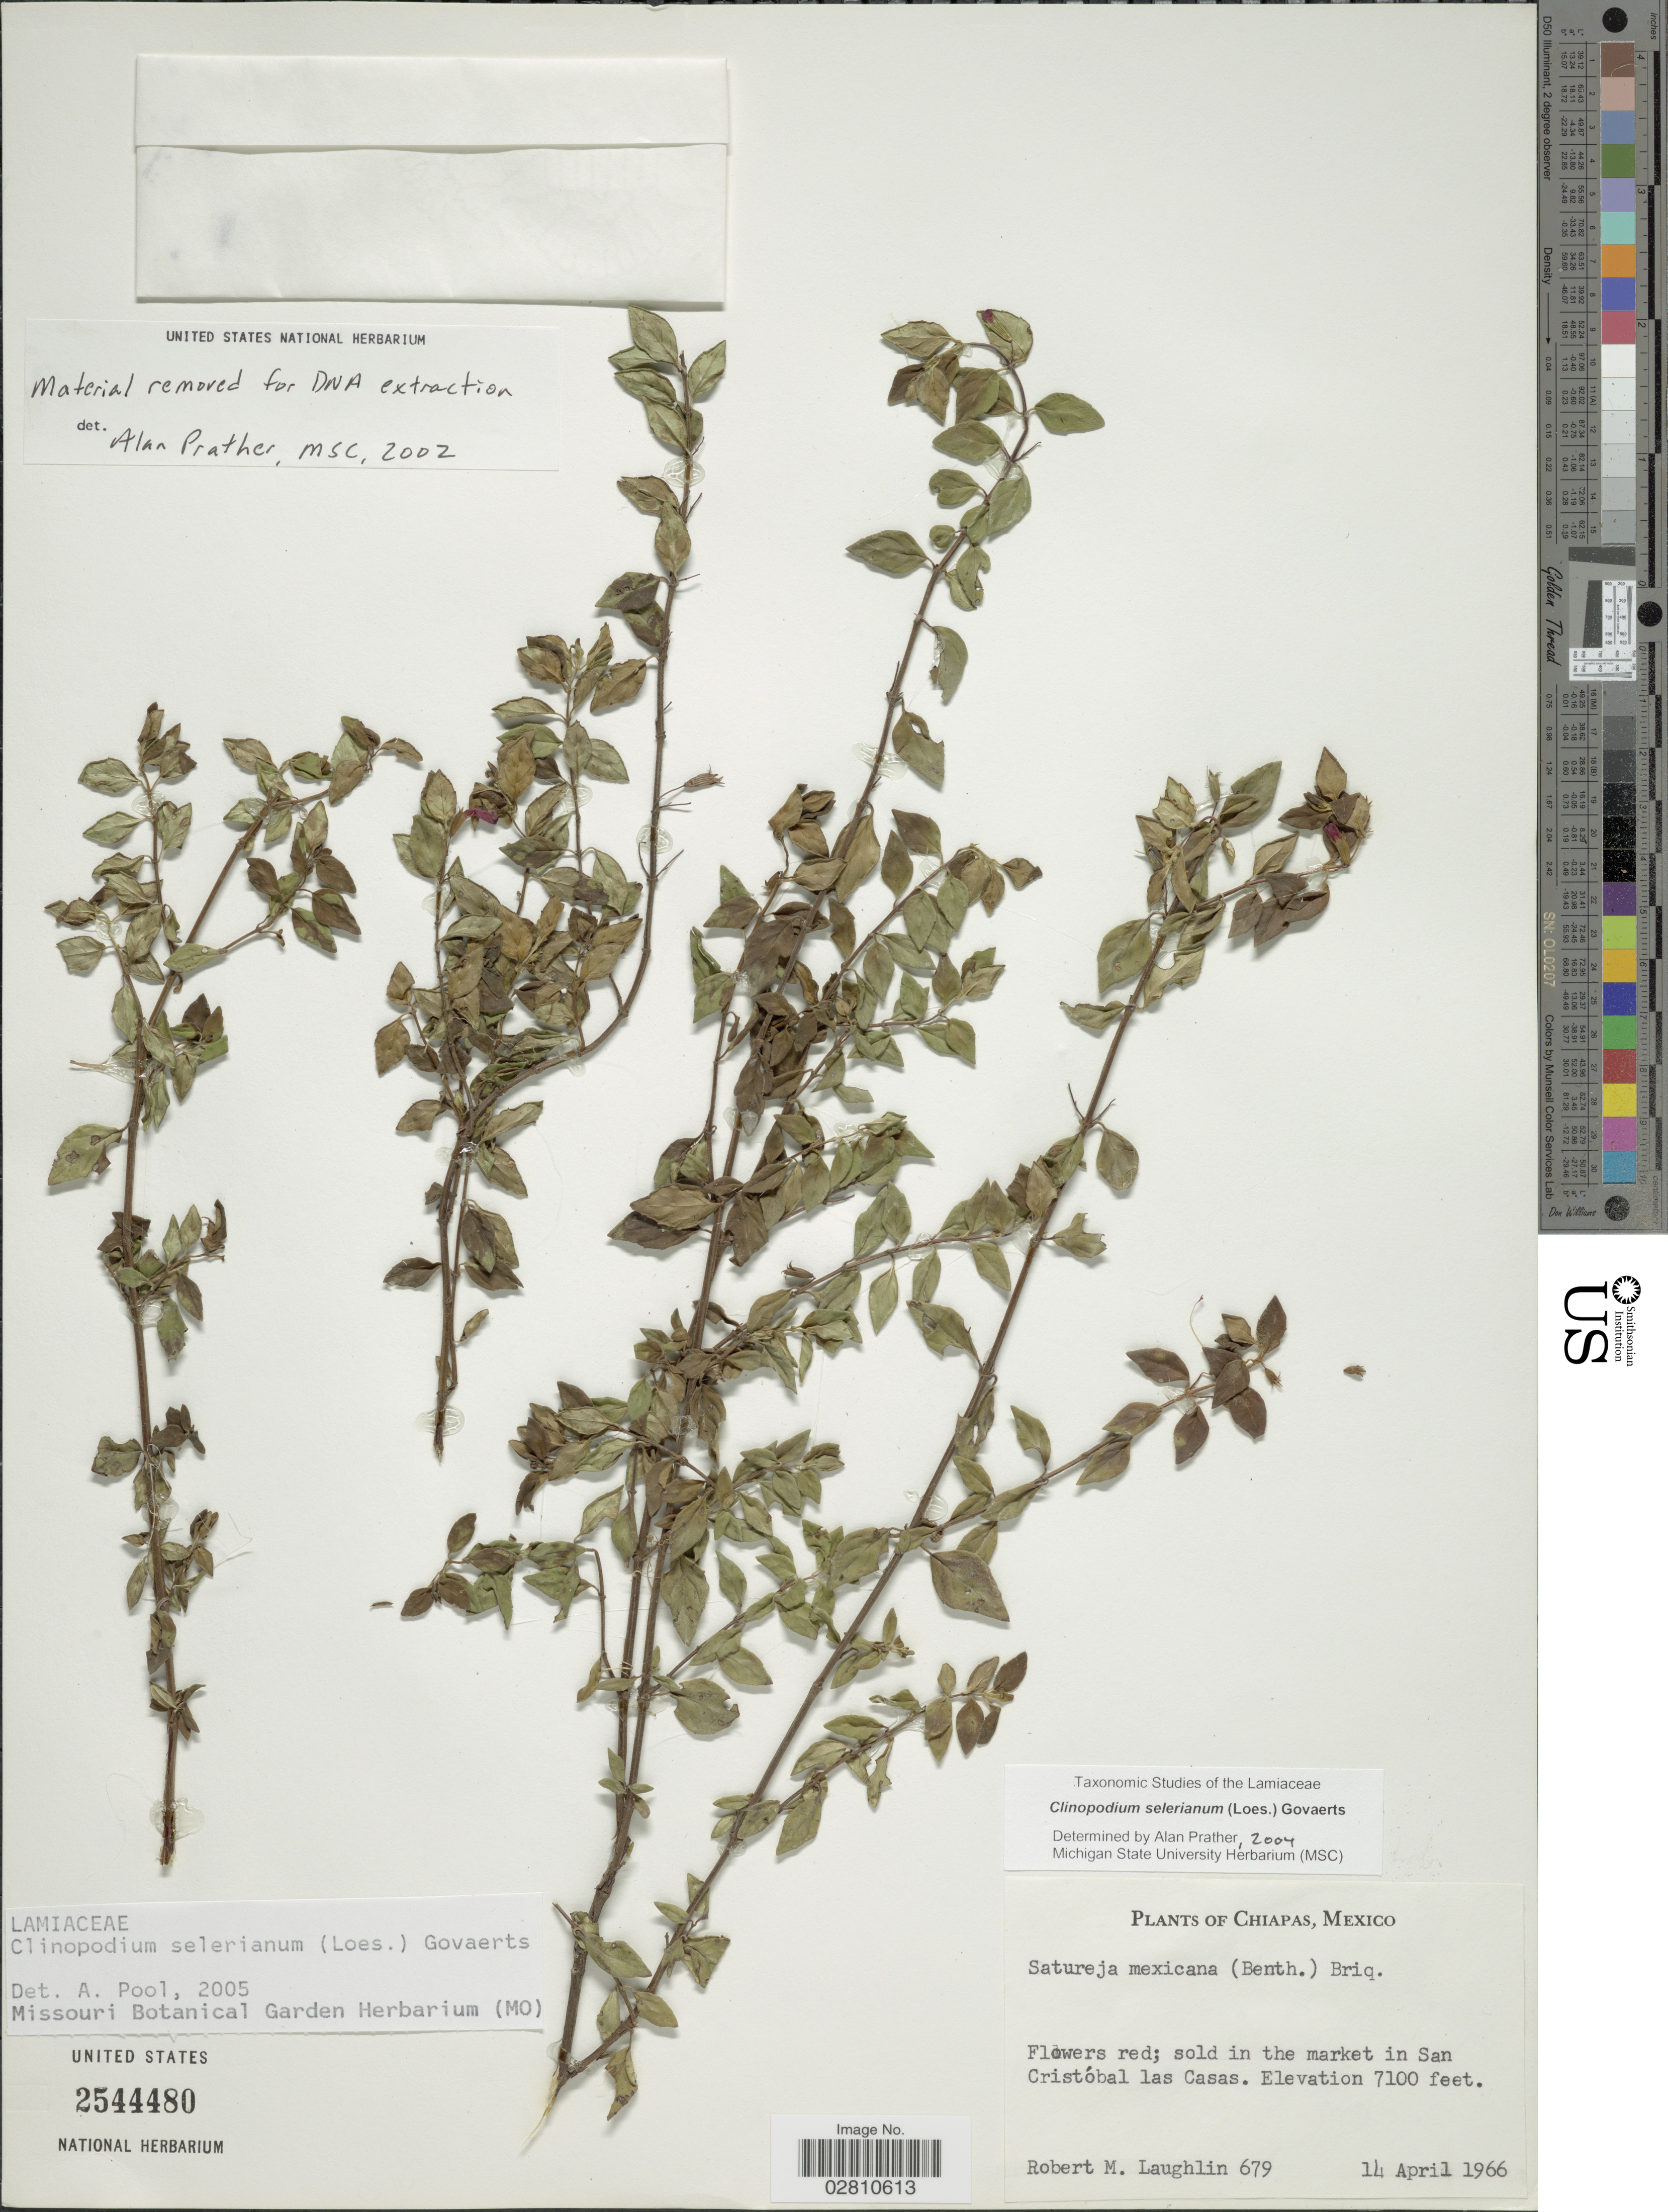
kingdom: Plantae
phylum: Tracheophyta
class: Magnoliopsida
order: Lamiales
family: Lamiaceae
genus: Clinopodium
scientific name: Clinopodium selerianum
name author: (Loes.) Govaerts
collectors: R. M. Laughlin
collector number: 679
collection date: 1966-04-14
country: Mexico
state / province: Chiapas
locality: San Cristóbal las Casas.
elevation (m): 2164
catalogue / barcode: US 2544480